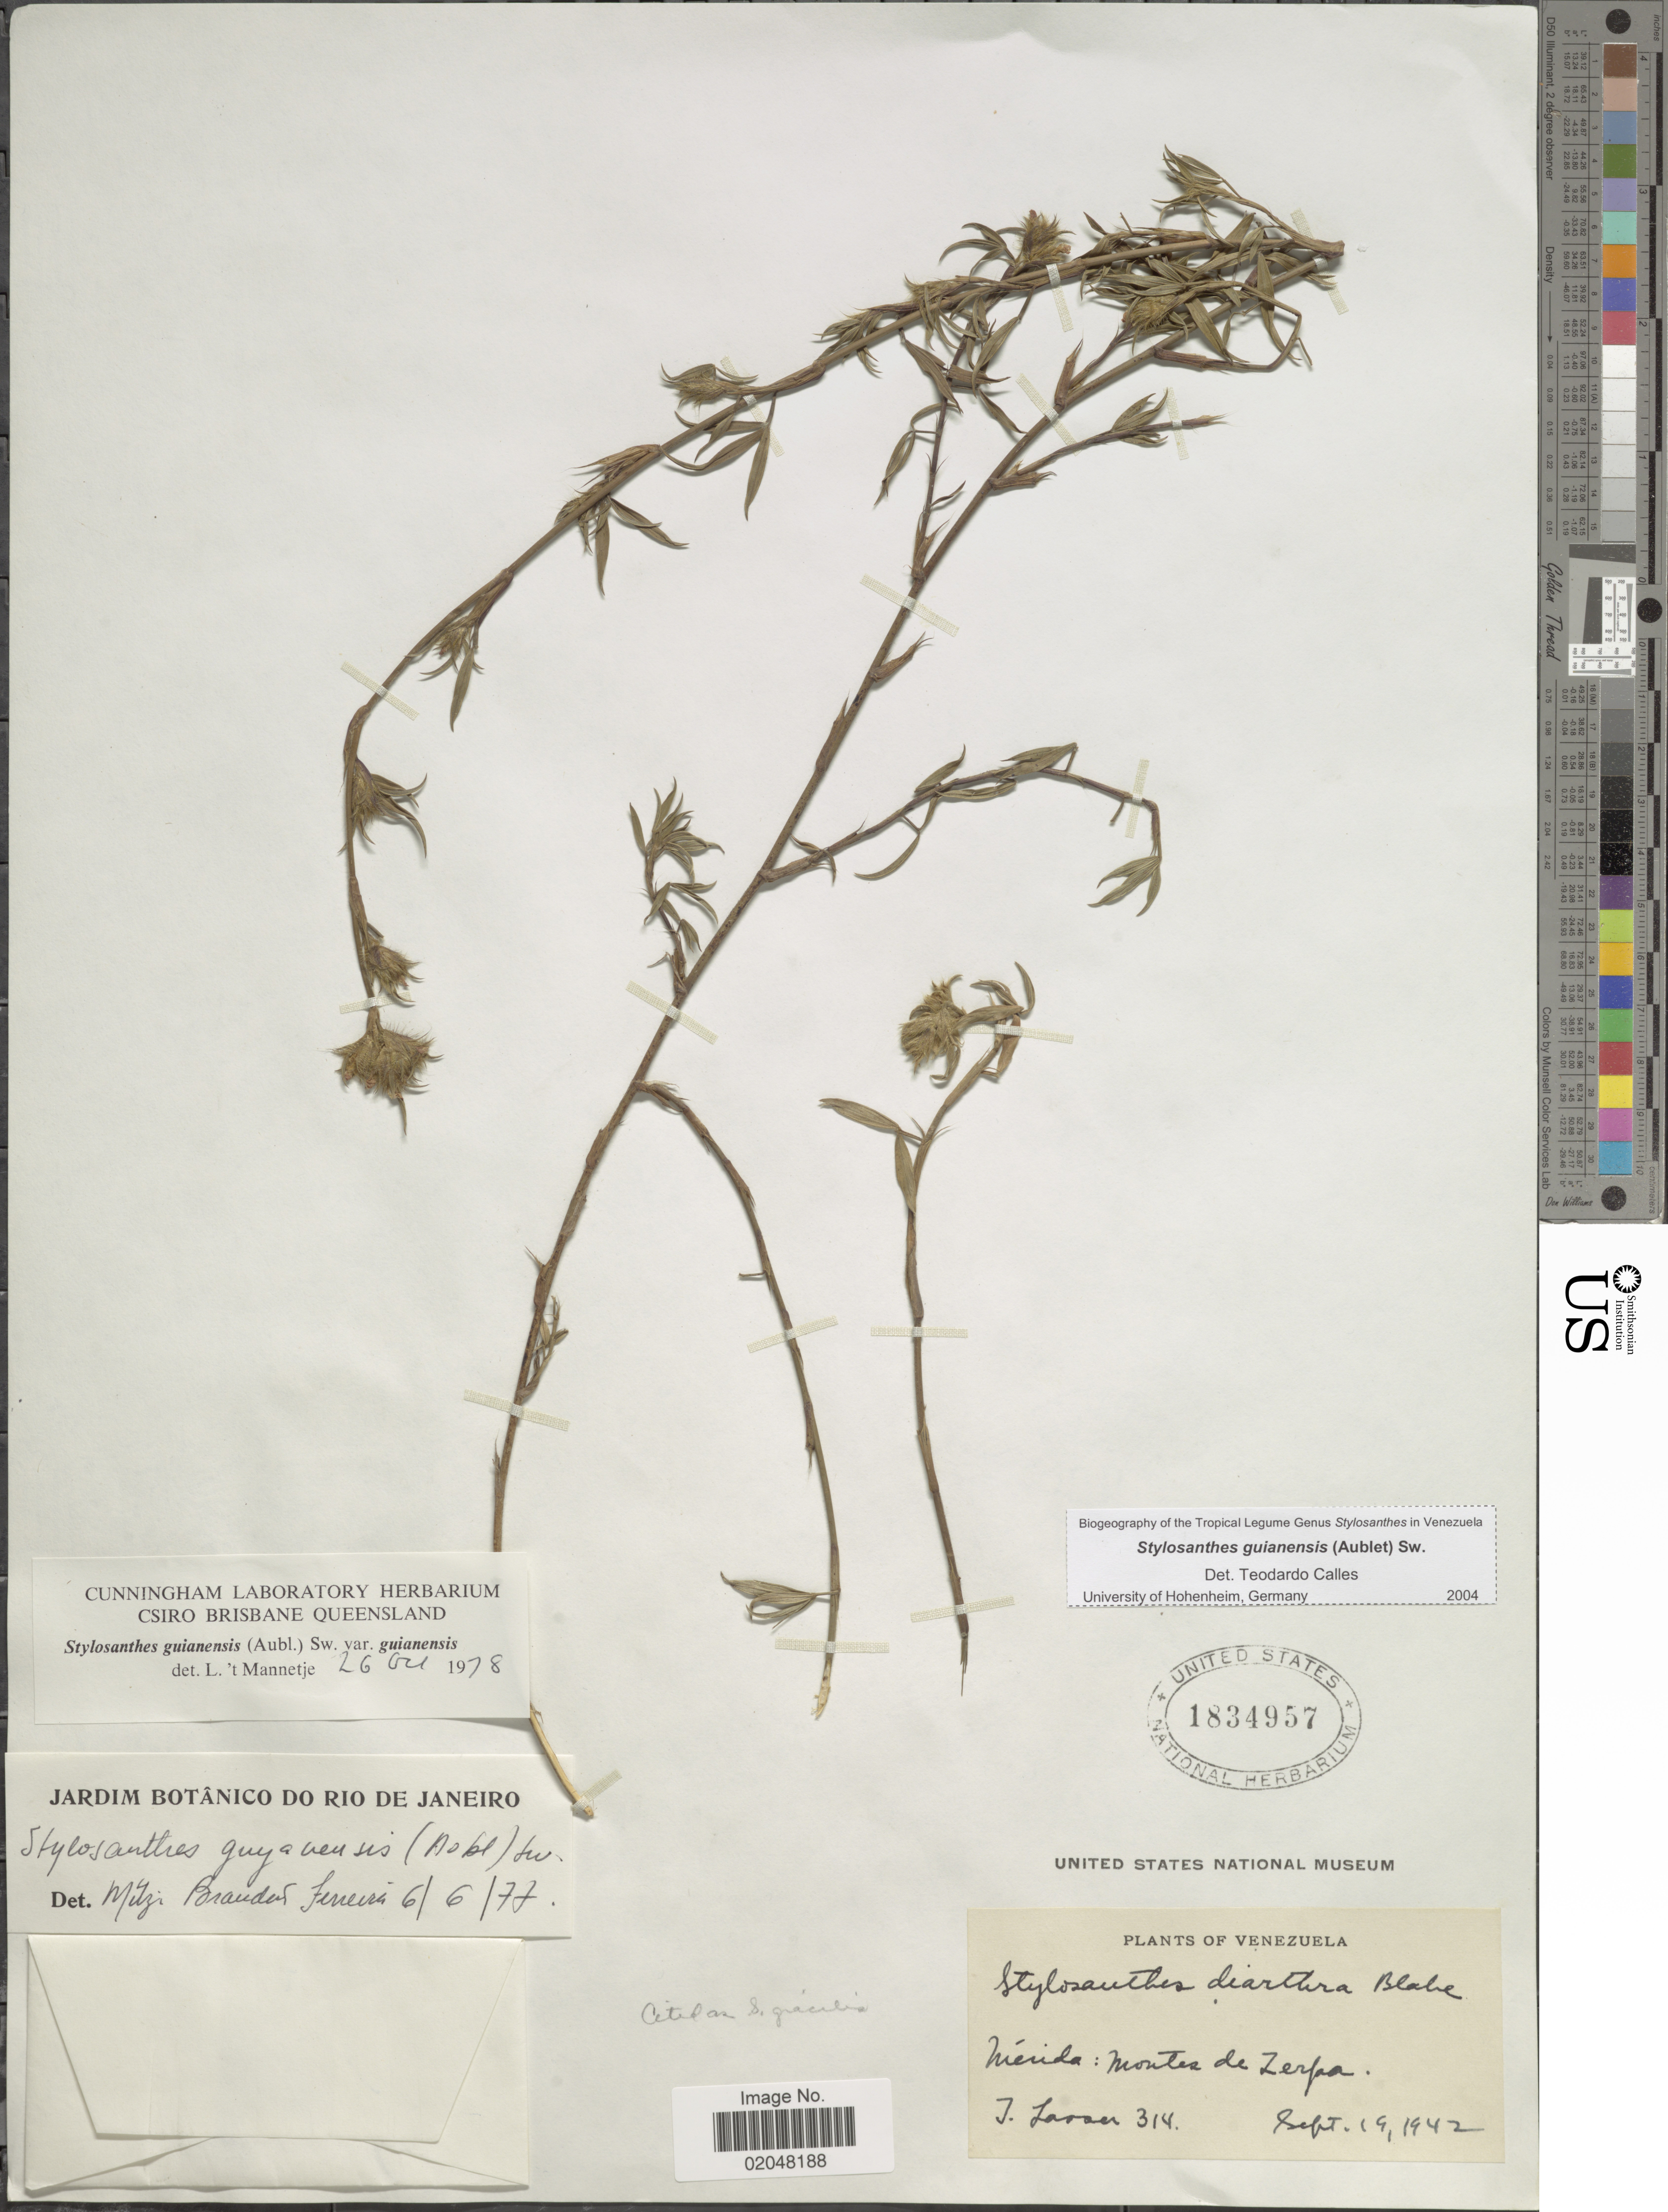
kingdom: Plantae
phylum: Tracheophyta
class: Magnoliopsida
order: Fabales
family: Fabaceae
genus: Stylosanthes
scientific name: Stylosanthes guianensis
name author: (Aubl.) Sw.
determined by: Calles, T.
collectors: J. Larsen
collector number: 314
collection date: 1942-09-19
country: Venezuela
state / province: Mérida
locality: Montes de Zerpa.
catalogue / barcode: US 1834957